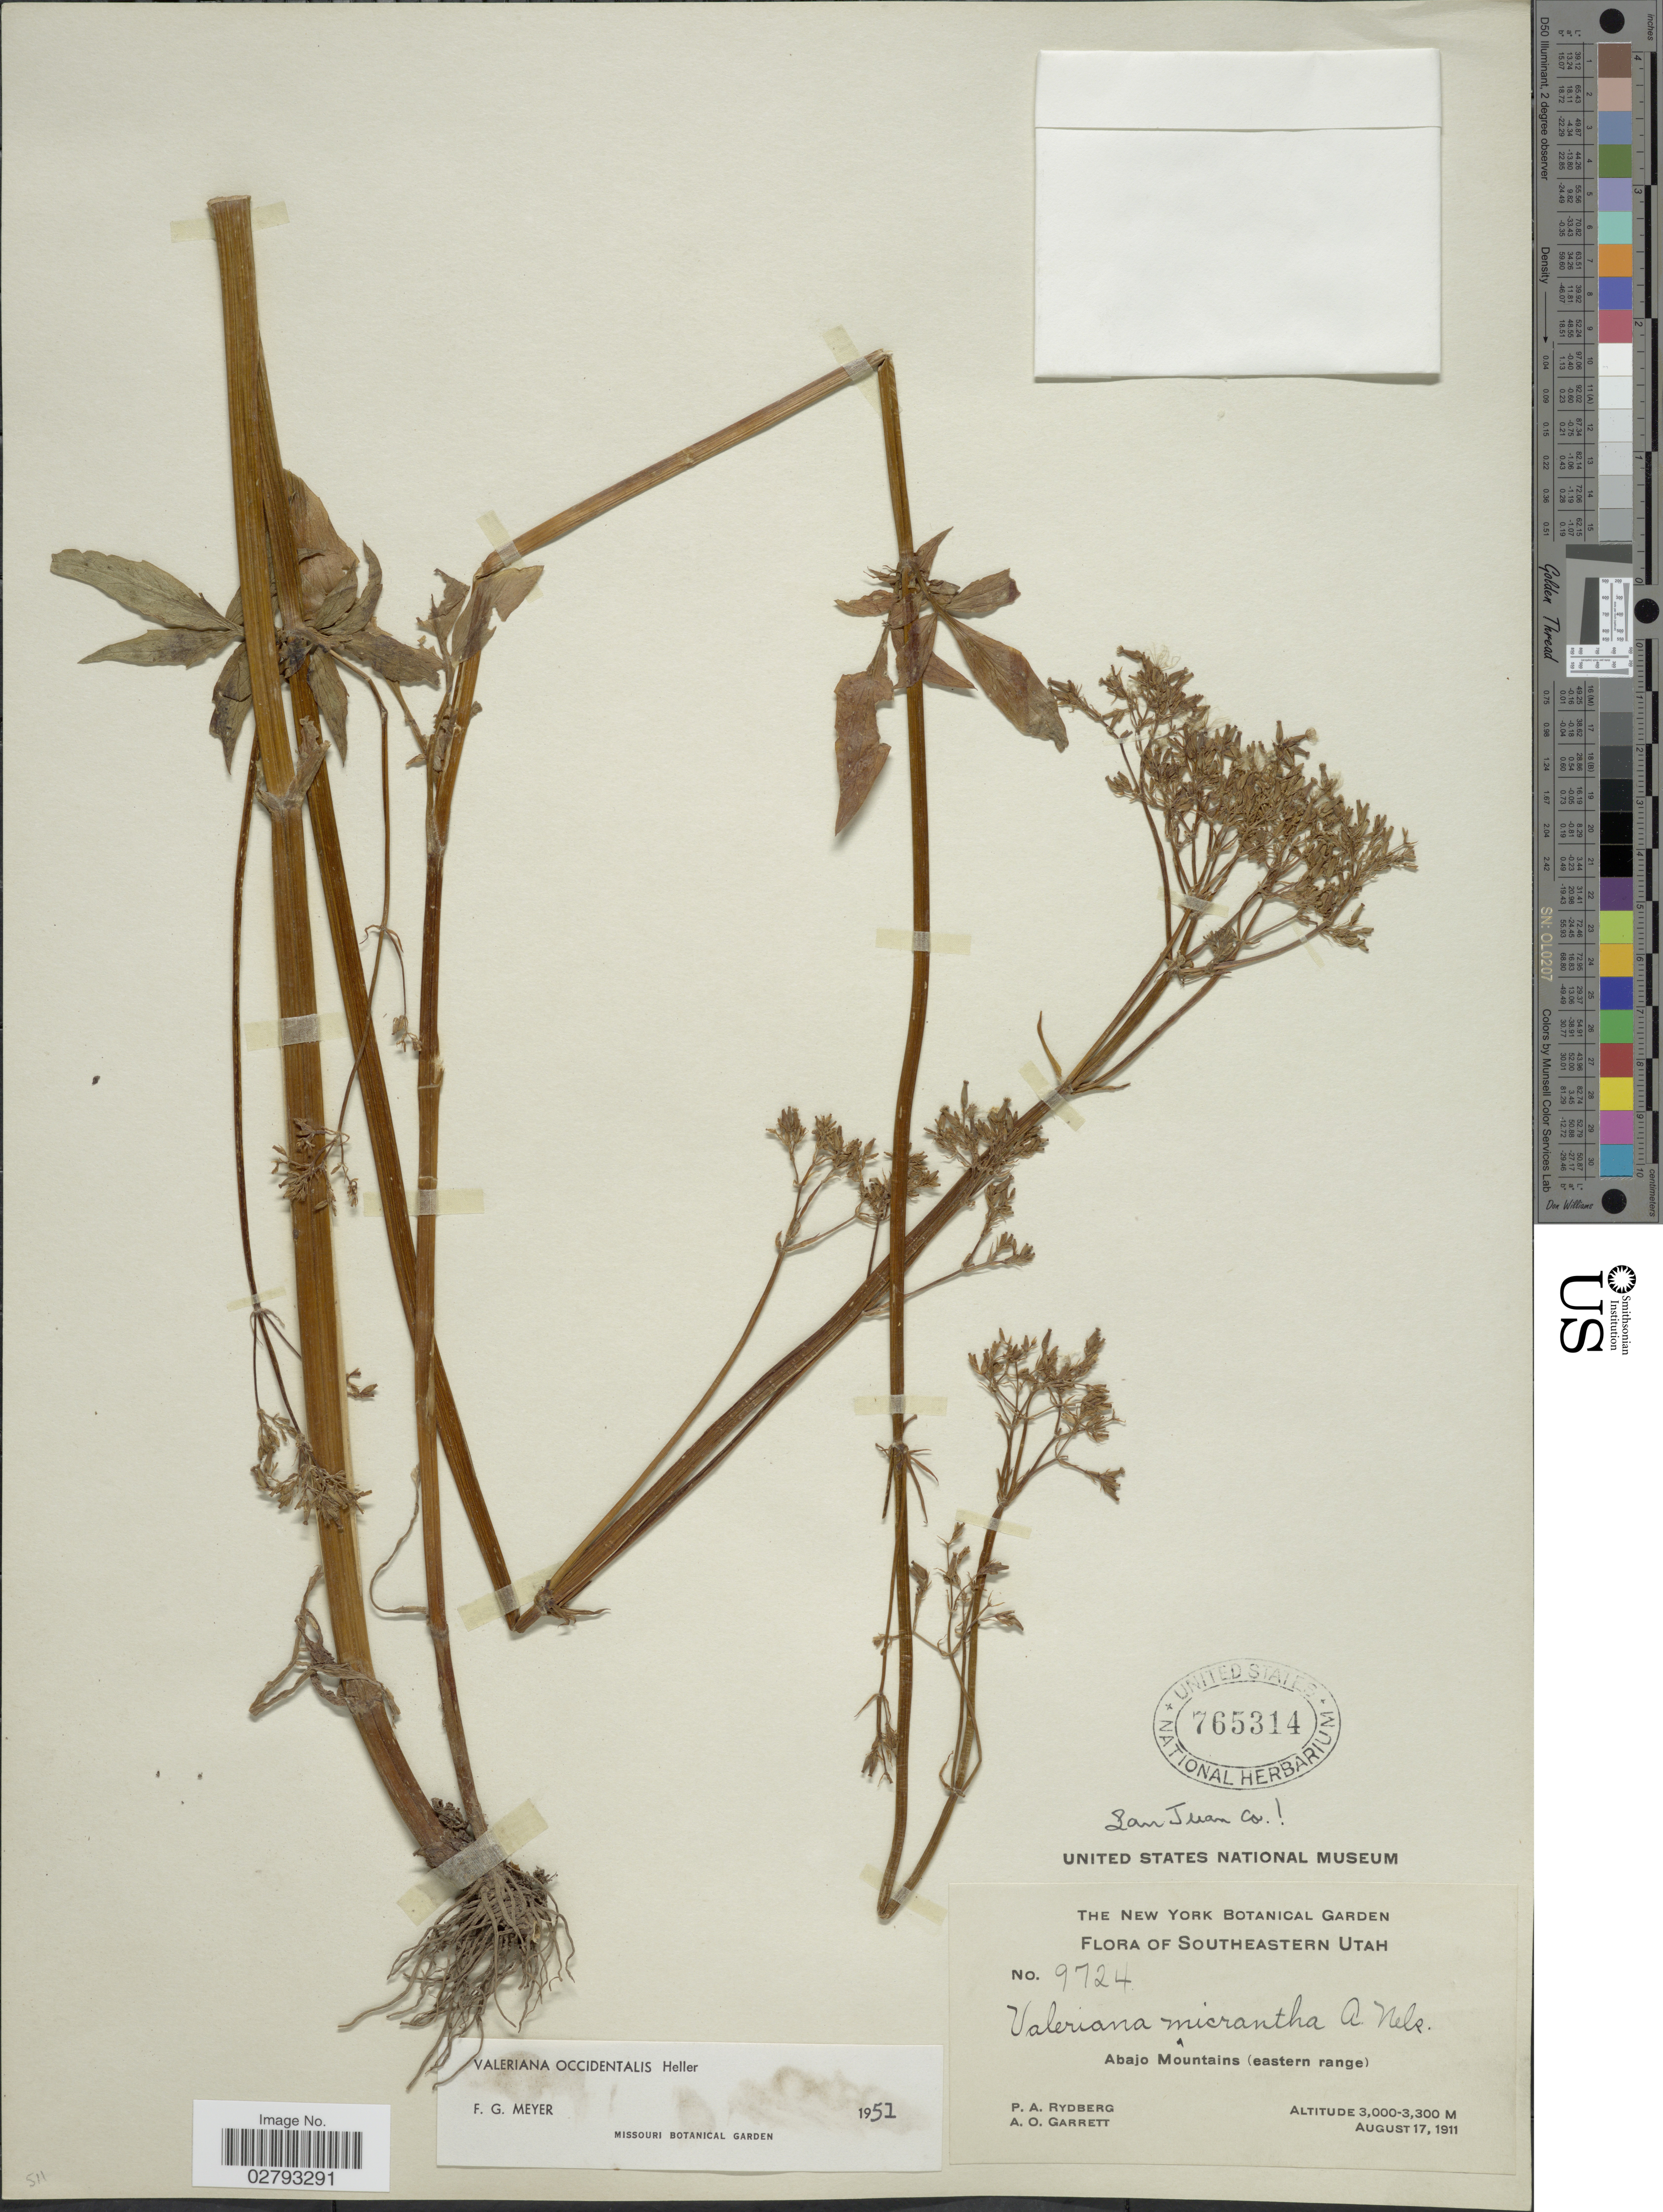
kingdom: Plantae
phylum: Tracheophyta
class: Magnoliopsida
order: Dipsacales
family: Caprifoliaceae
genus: Valeriana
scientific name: Valeriana occidentalis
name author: A. Heller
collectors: P. A. Rydberg & A. O. Garrett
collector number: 9724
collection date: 1911-08-17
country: United States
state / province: Utah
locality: San Juan Co., Southeastern Utah, Abajo Mountains (eastern range).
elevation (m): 3000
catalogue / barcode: US 765314